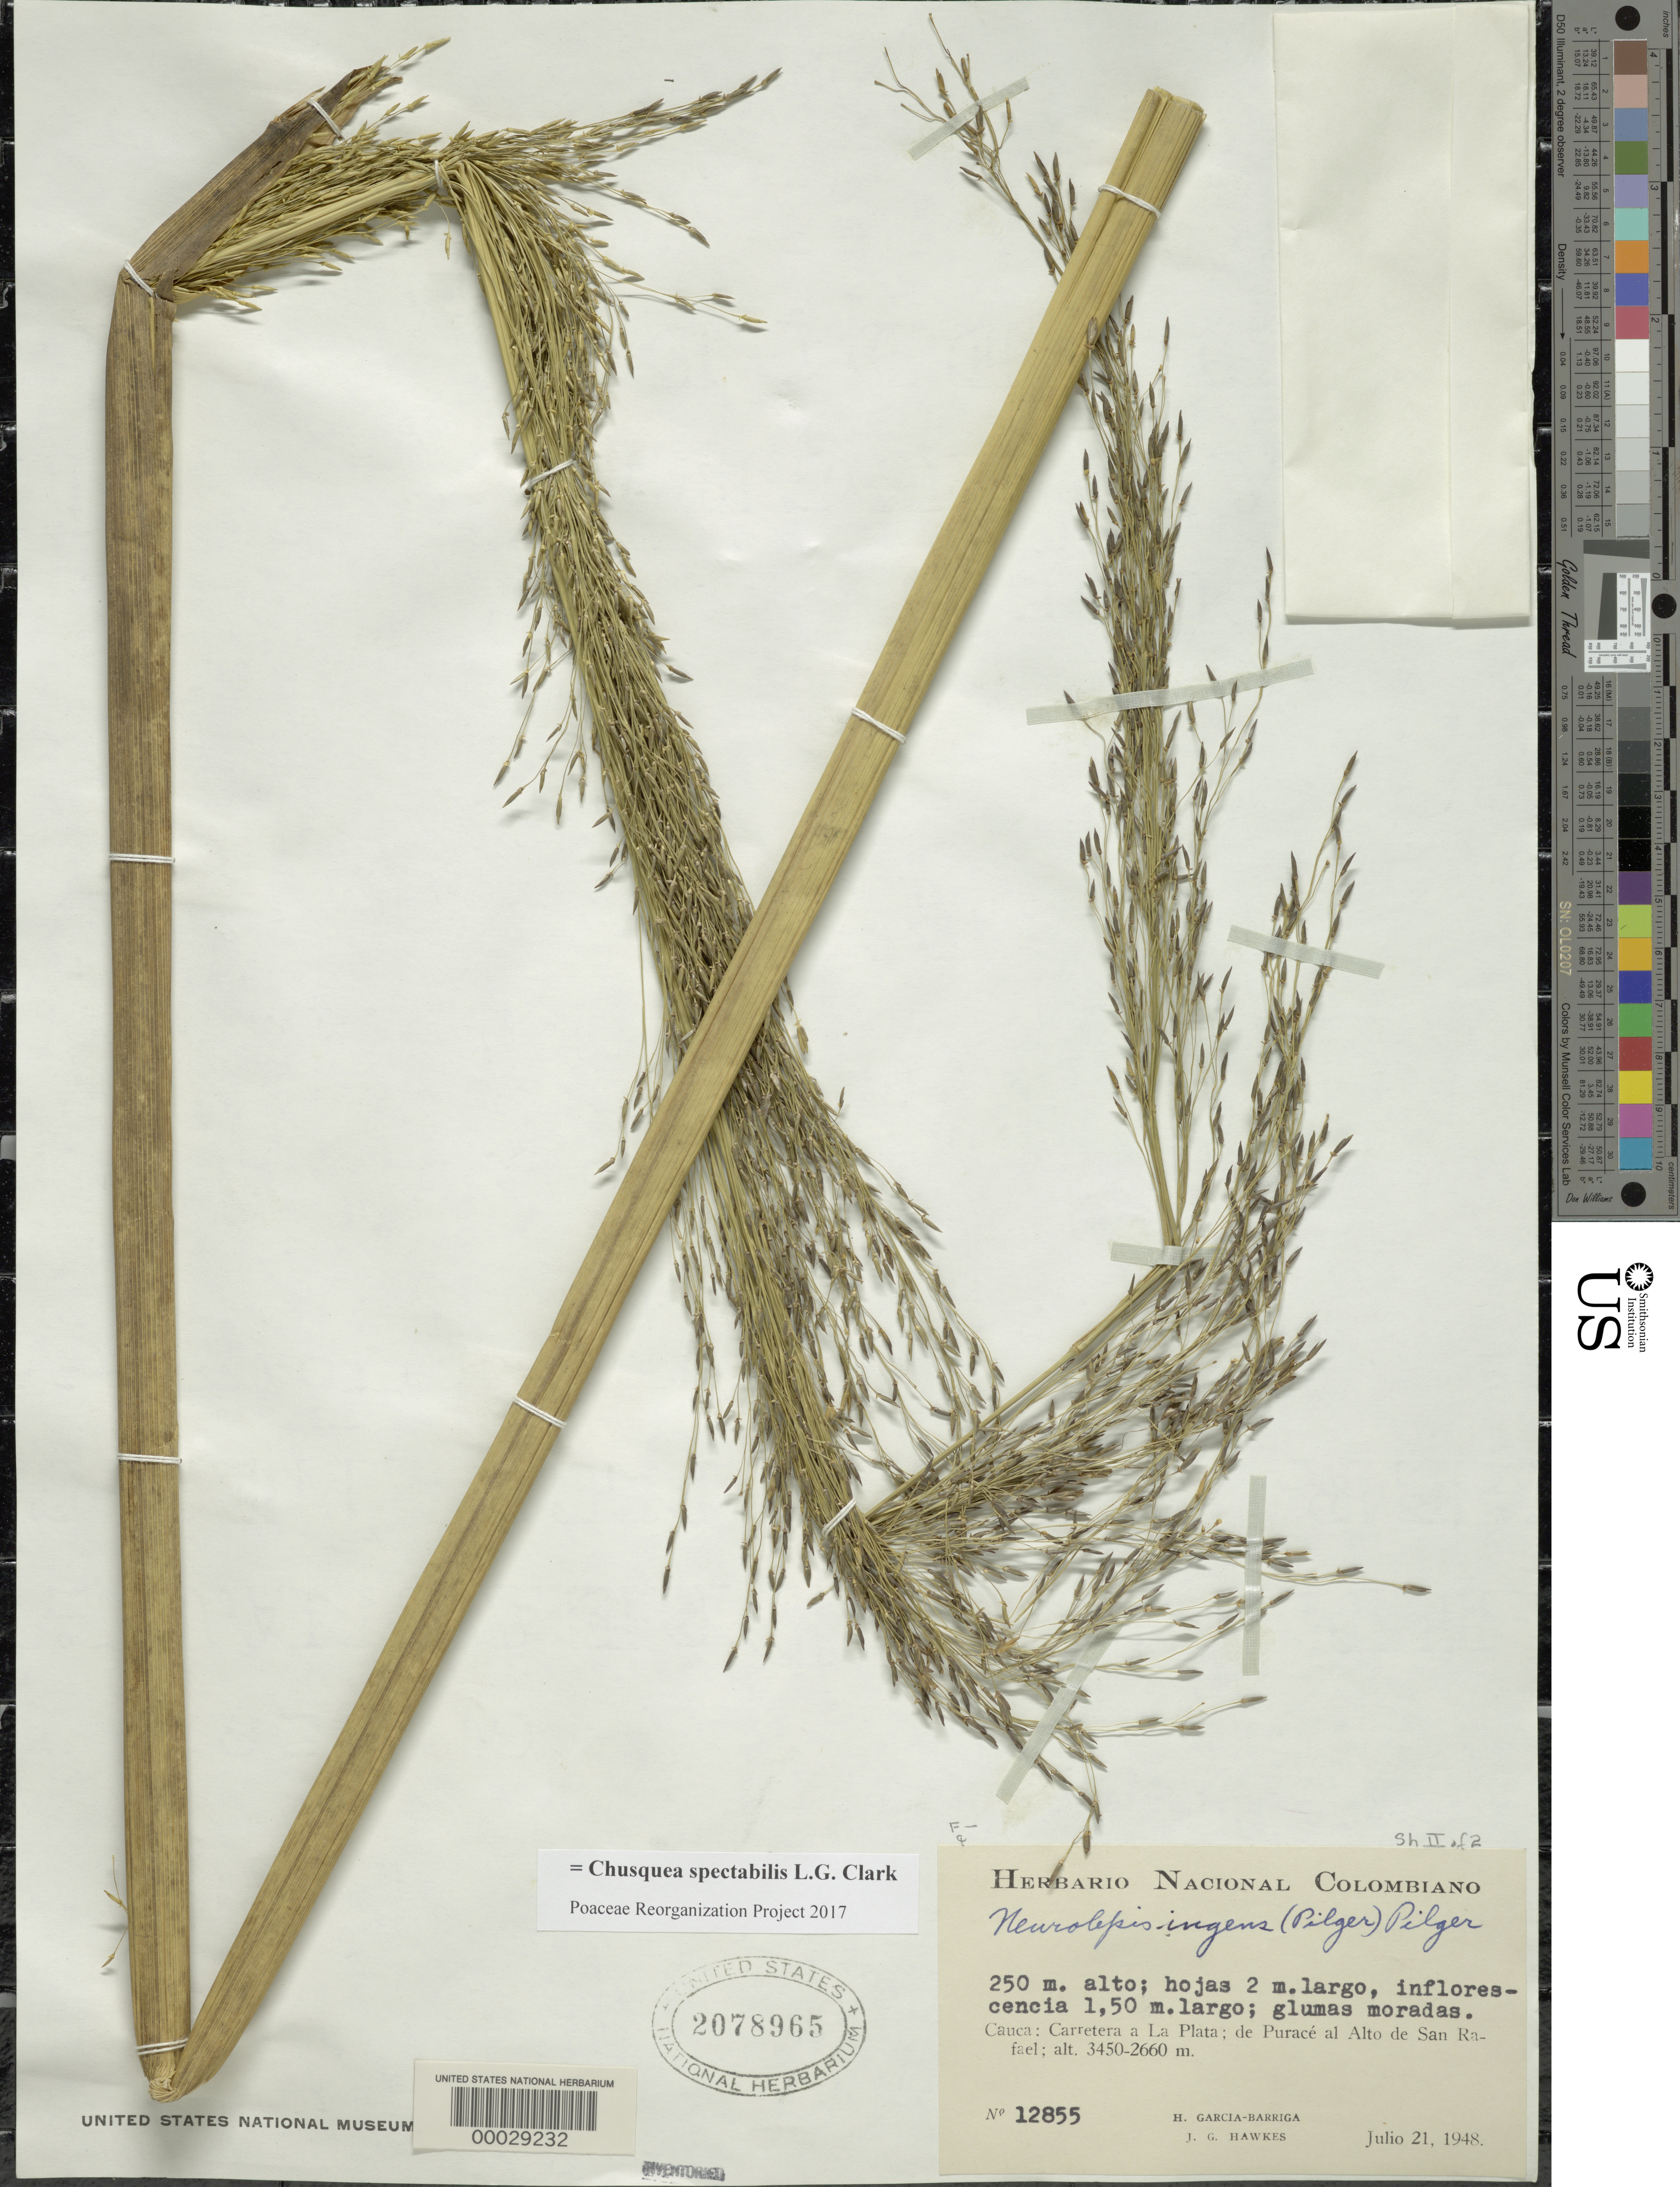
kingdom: Plantae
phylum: Tracheophyta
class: Liliopsida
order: Poales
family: Poaceae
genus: Chusquea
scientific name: Chusquea spectabilis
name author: L.G. Clark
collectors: H. García Barriga & J. Hawkes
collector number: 12855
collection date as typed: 21 Jul 1948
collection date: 1948-07-21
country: Colombia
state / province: Cauca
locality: Carreta a la Plata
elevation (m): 2660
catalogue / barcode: US 2078965